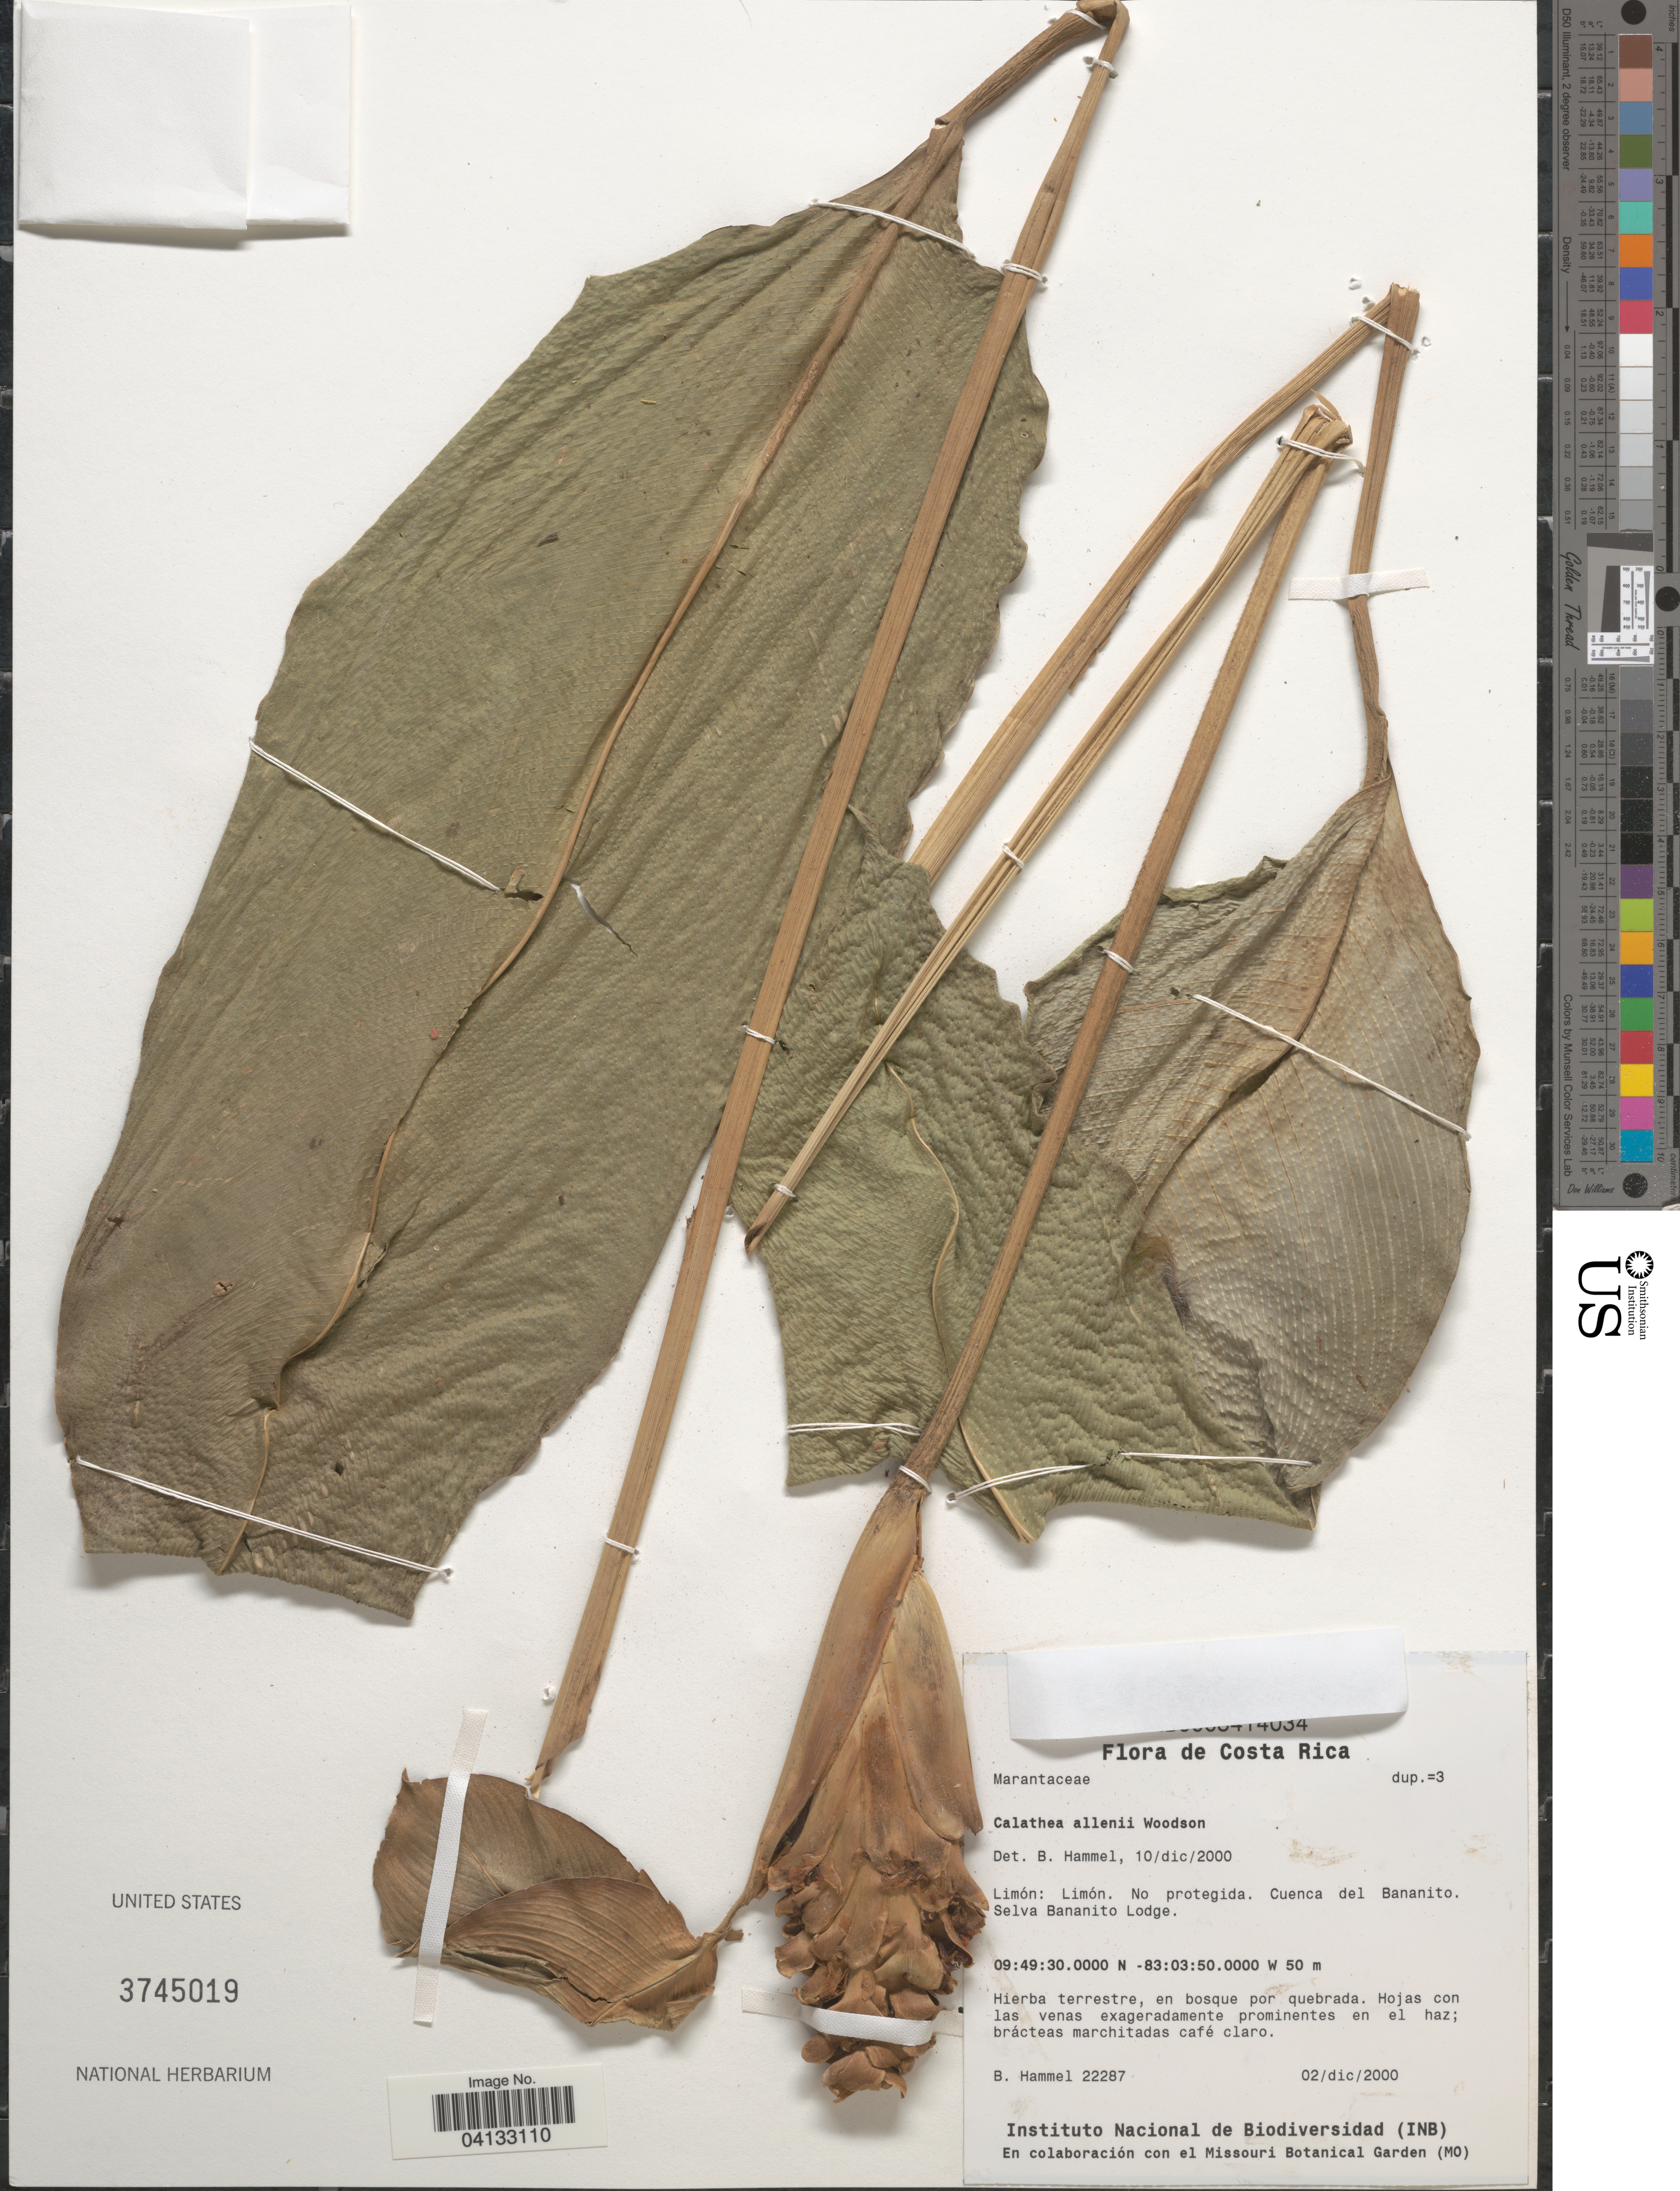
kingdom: Plantae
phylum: Tracheophyta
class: Liliopsida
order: Zingiberales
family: Marantaceae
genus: Calathea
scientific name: Calathea allenii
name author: Woodson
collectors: B. Hammel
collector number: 22287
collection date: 2000-12-02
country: Costa Rica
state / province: Limón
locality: Limón. No protegida. Cuenca del Bananito. Selva Bananito Lodge.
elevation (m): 50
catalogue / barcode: US 3745019